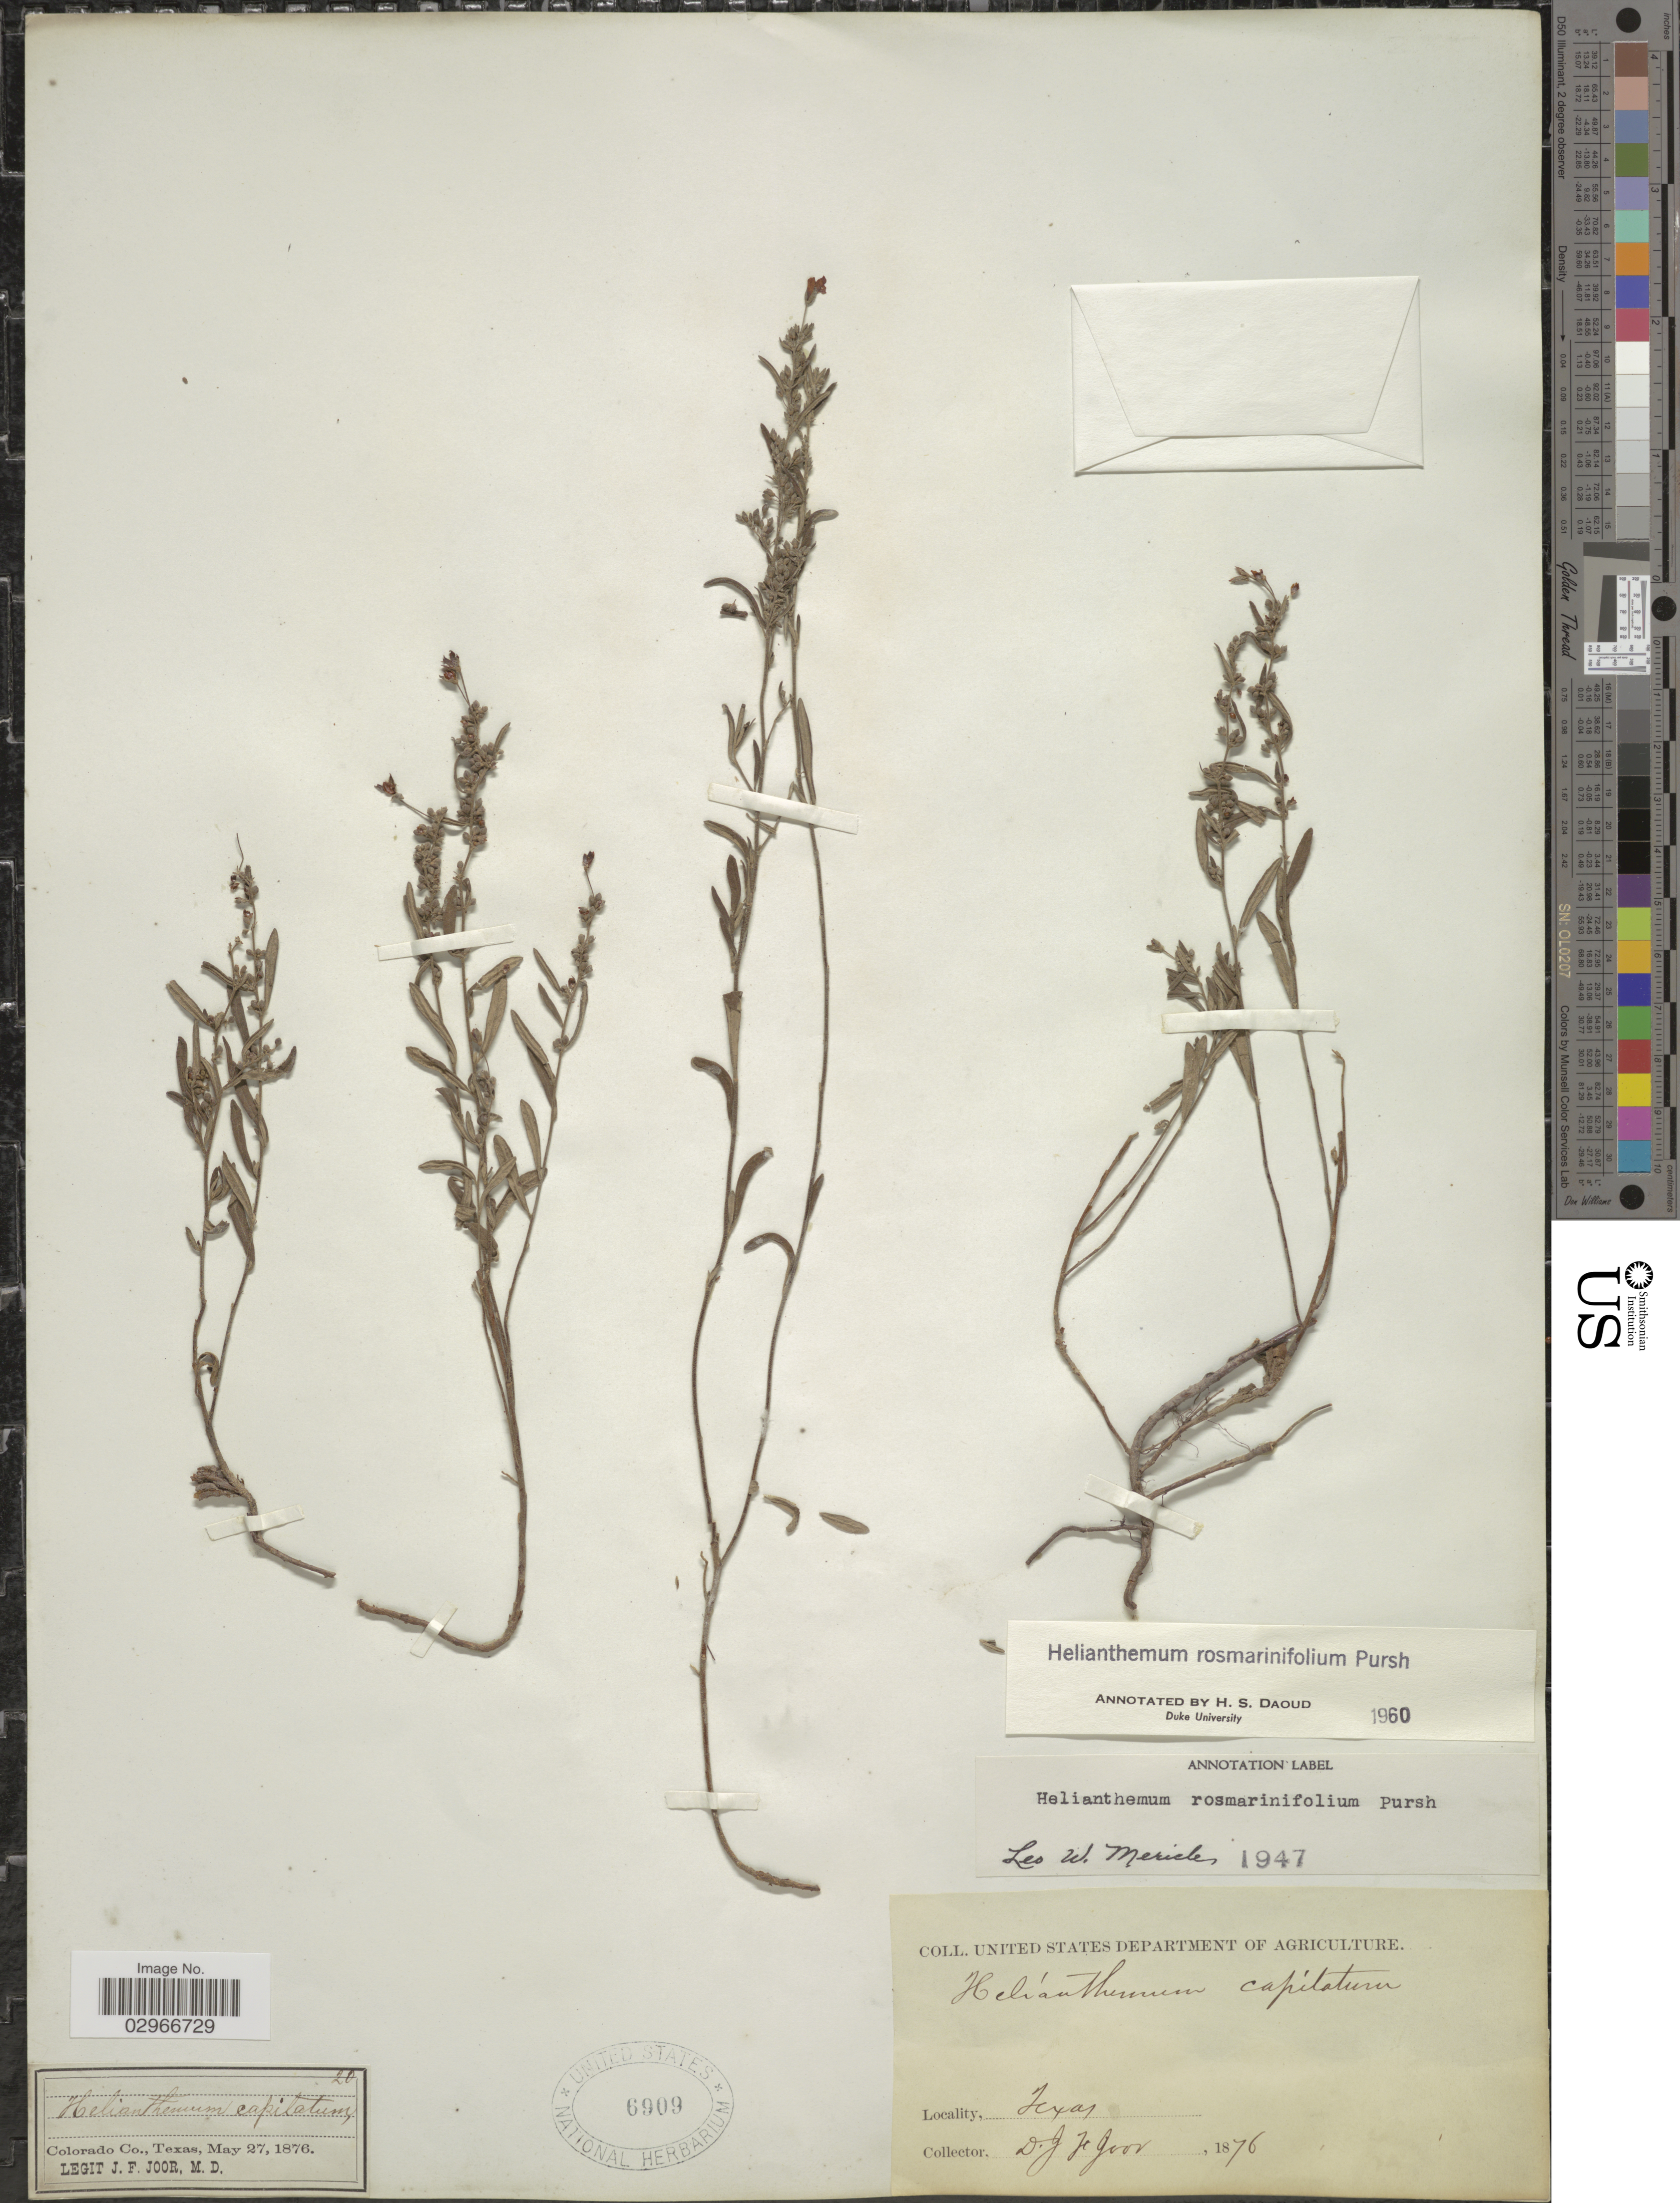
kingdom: Plantae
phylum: Tracheophyta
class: Magnoliopsida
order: Malvales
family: Cistaceae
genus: Helianthemum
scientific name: Helianthemum rosmarinifolium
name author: Pursh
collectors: J. F. Joor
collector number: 20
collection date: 1876-05-27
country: United States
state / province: Texas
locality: Colorado Co.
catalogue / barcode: US 6909